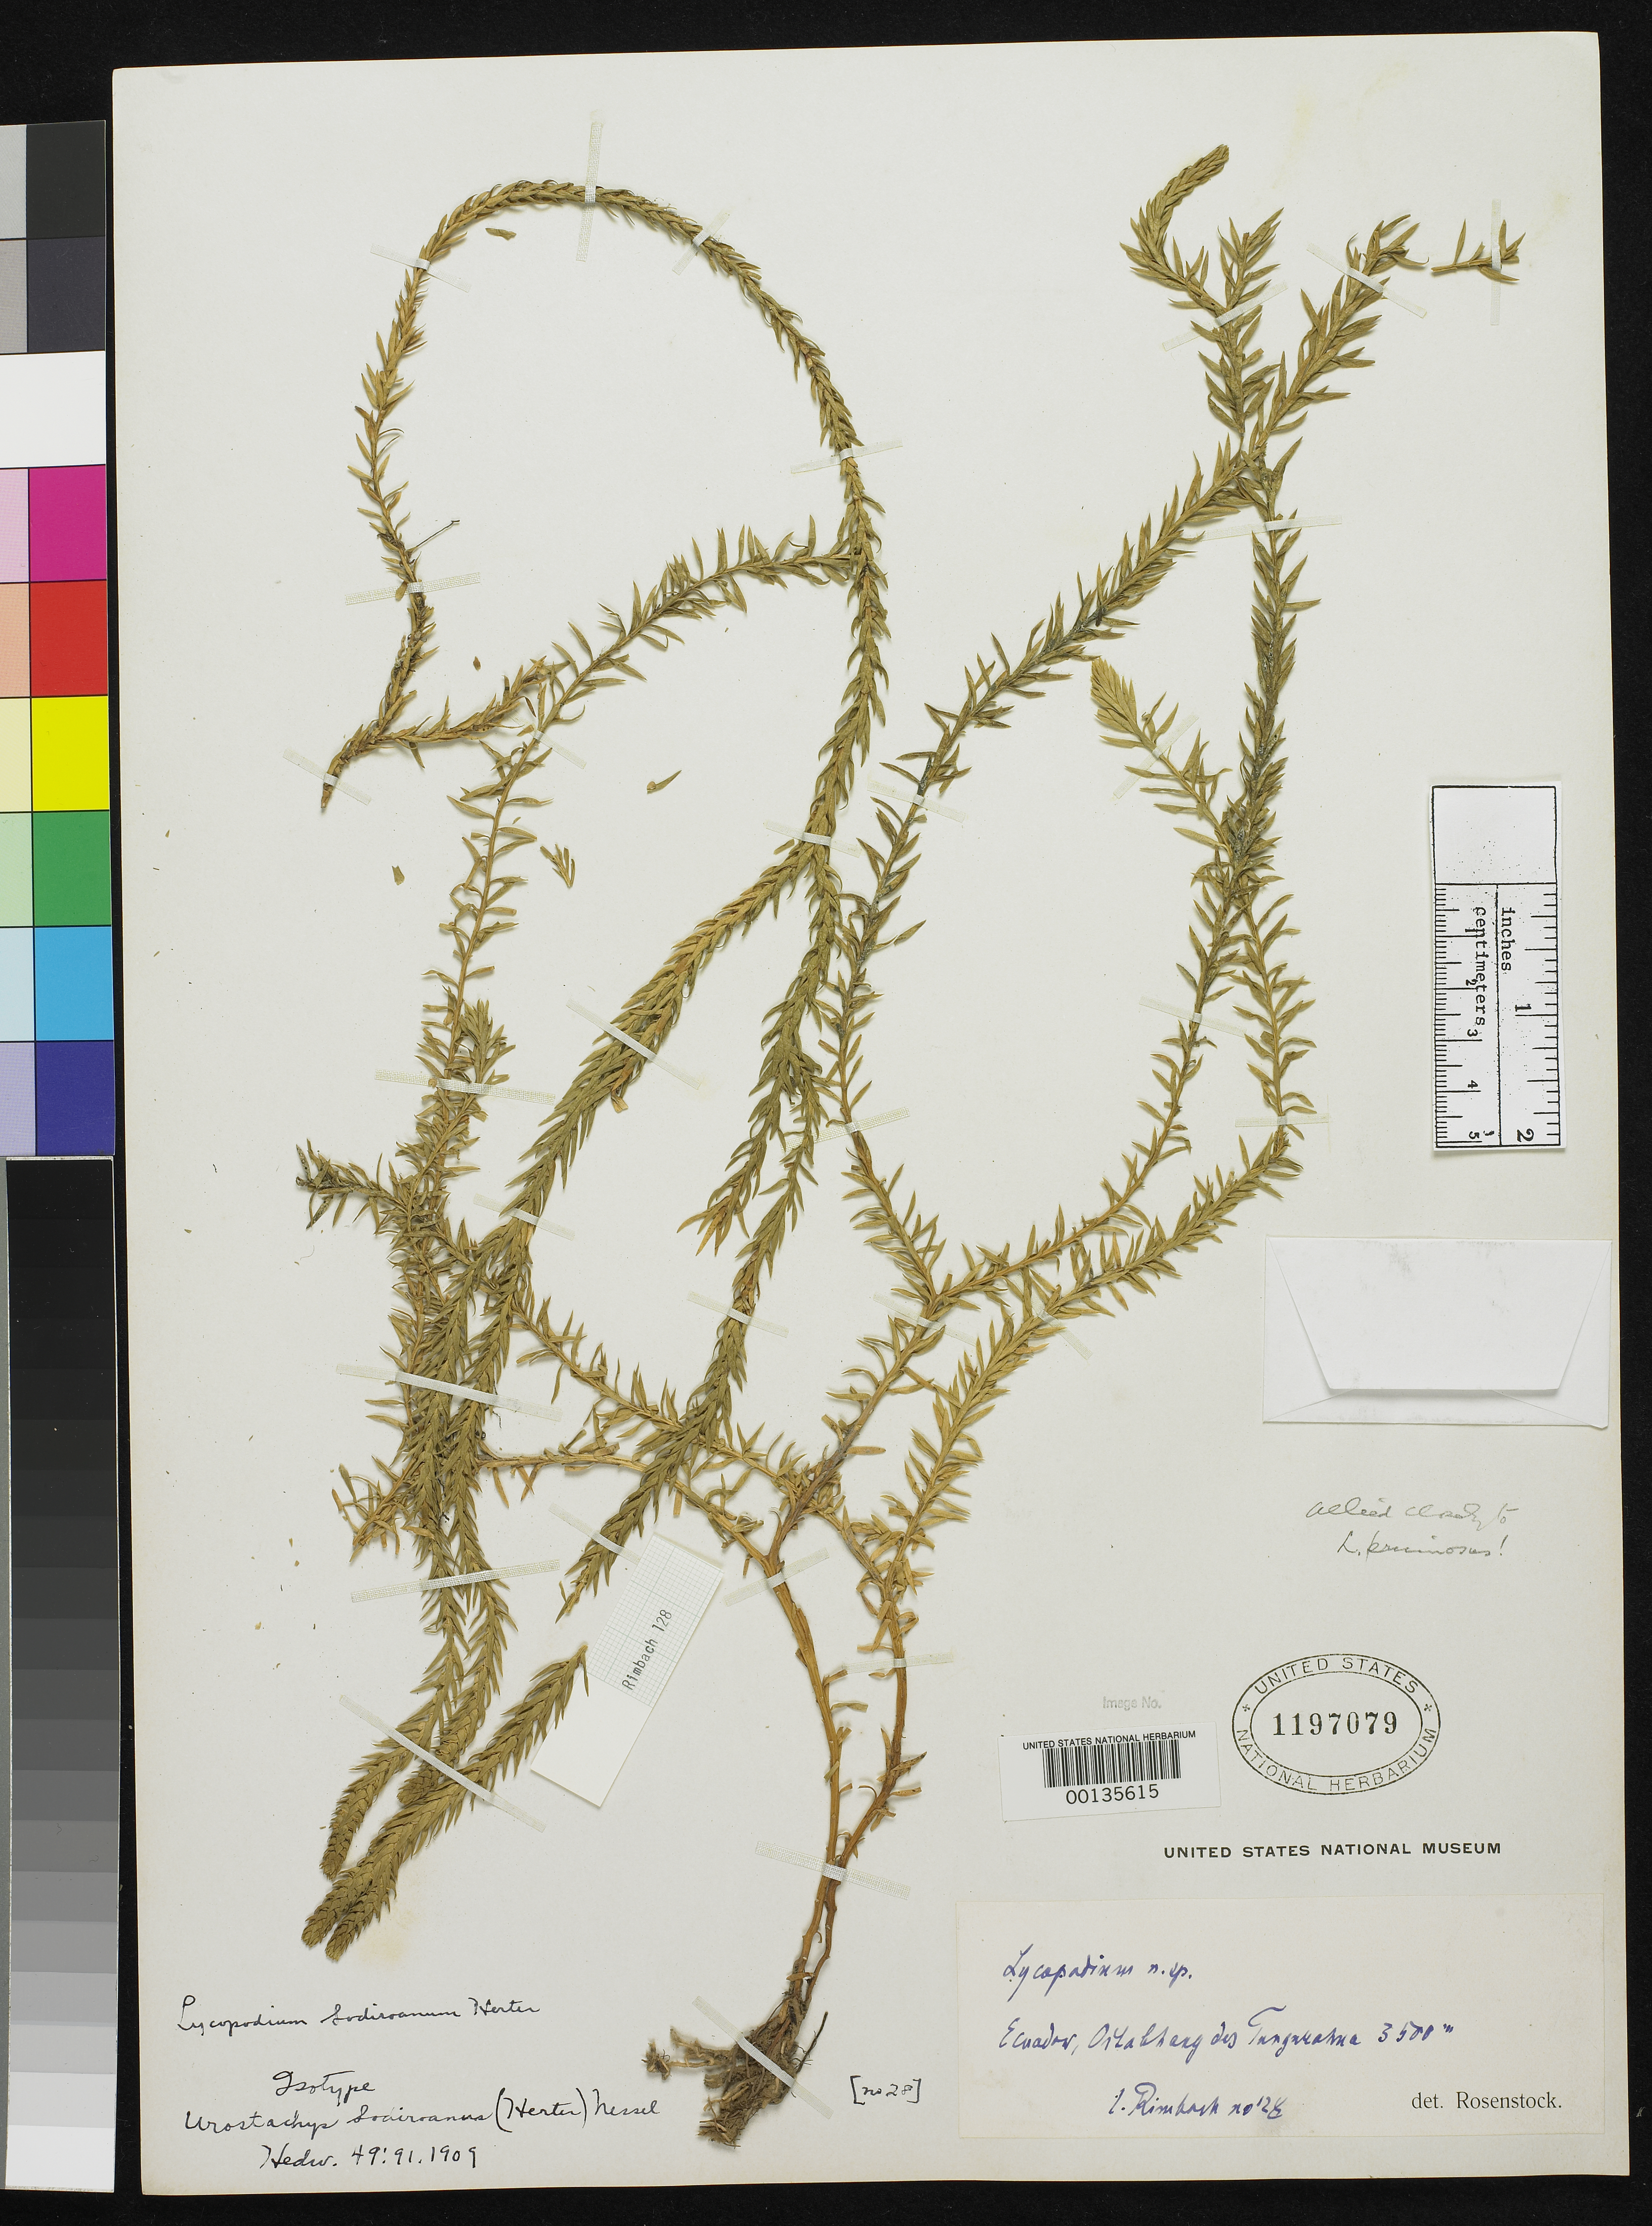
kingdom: Plantae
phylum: Tracheophyta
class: Lycopodiopsida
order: Lycopodiales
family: Lycopodiaceae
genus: Lycopodium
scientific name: Lycopodium sodiroanum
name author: Herter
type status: Type Collection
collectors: A. Rimbach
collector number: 28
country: Ecuador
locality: Valley dos Tangarama.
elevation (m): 3500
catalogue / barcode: US 1197079